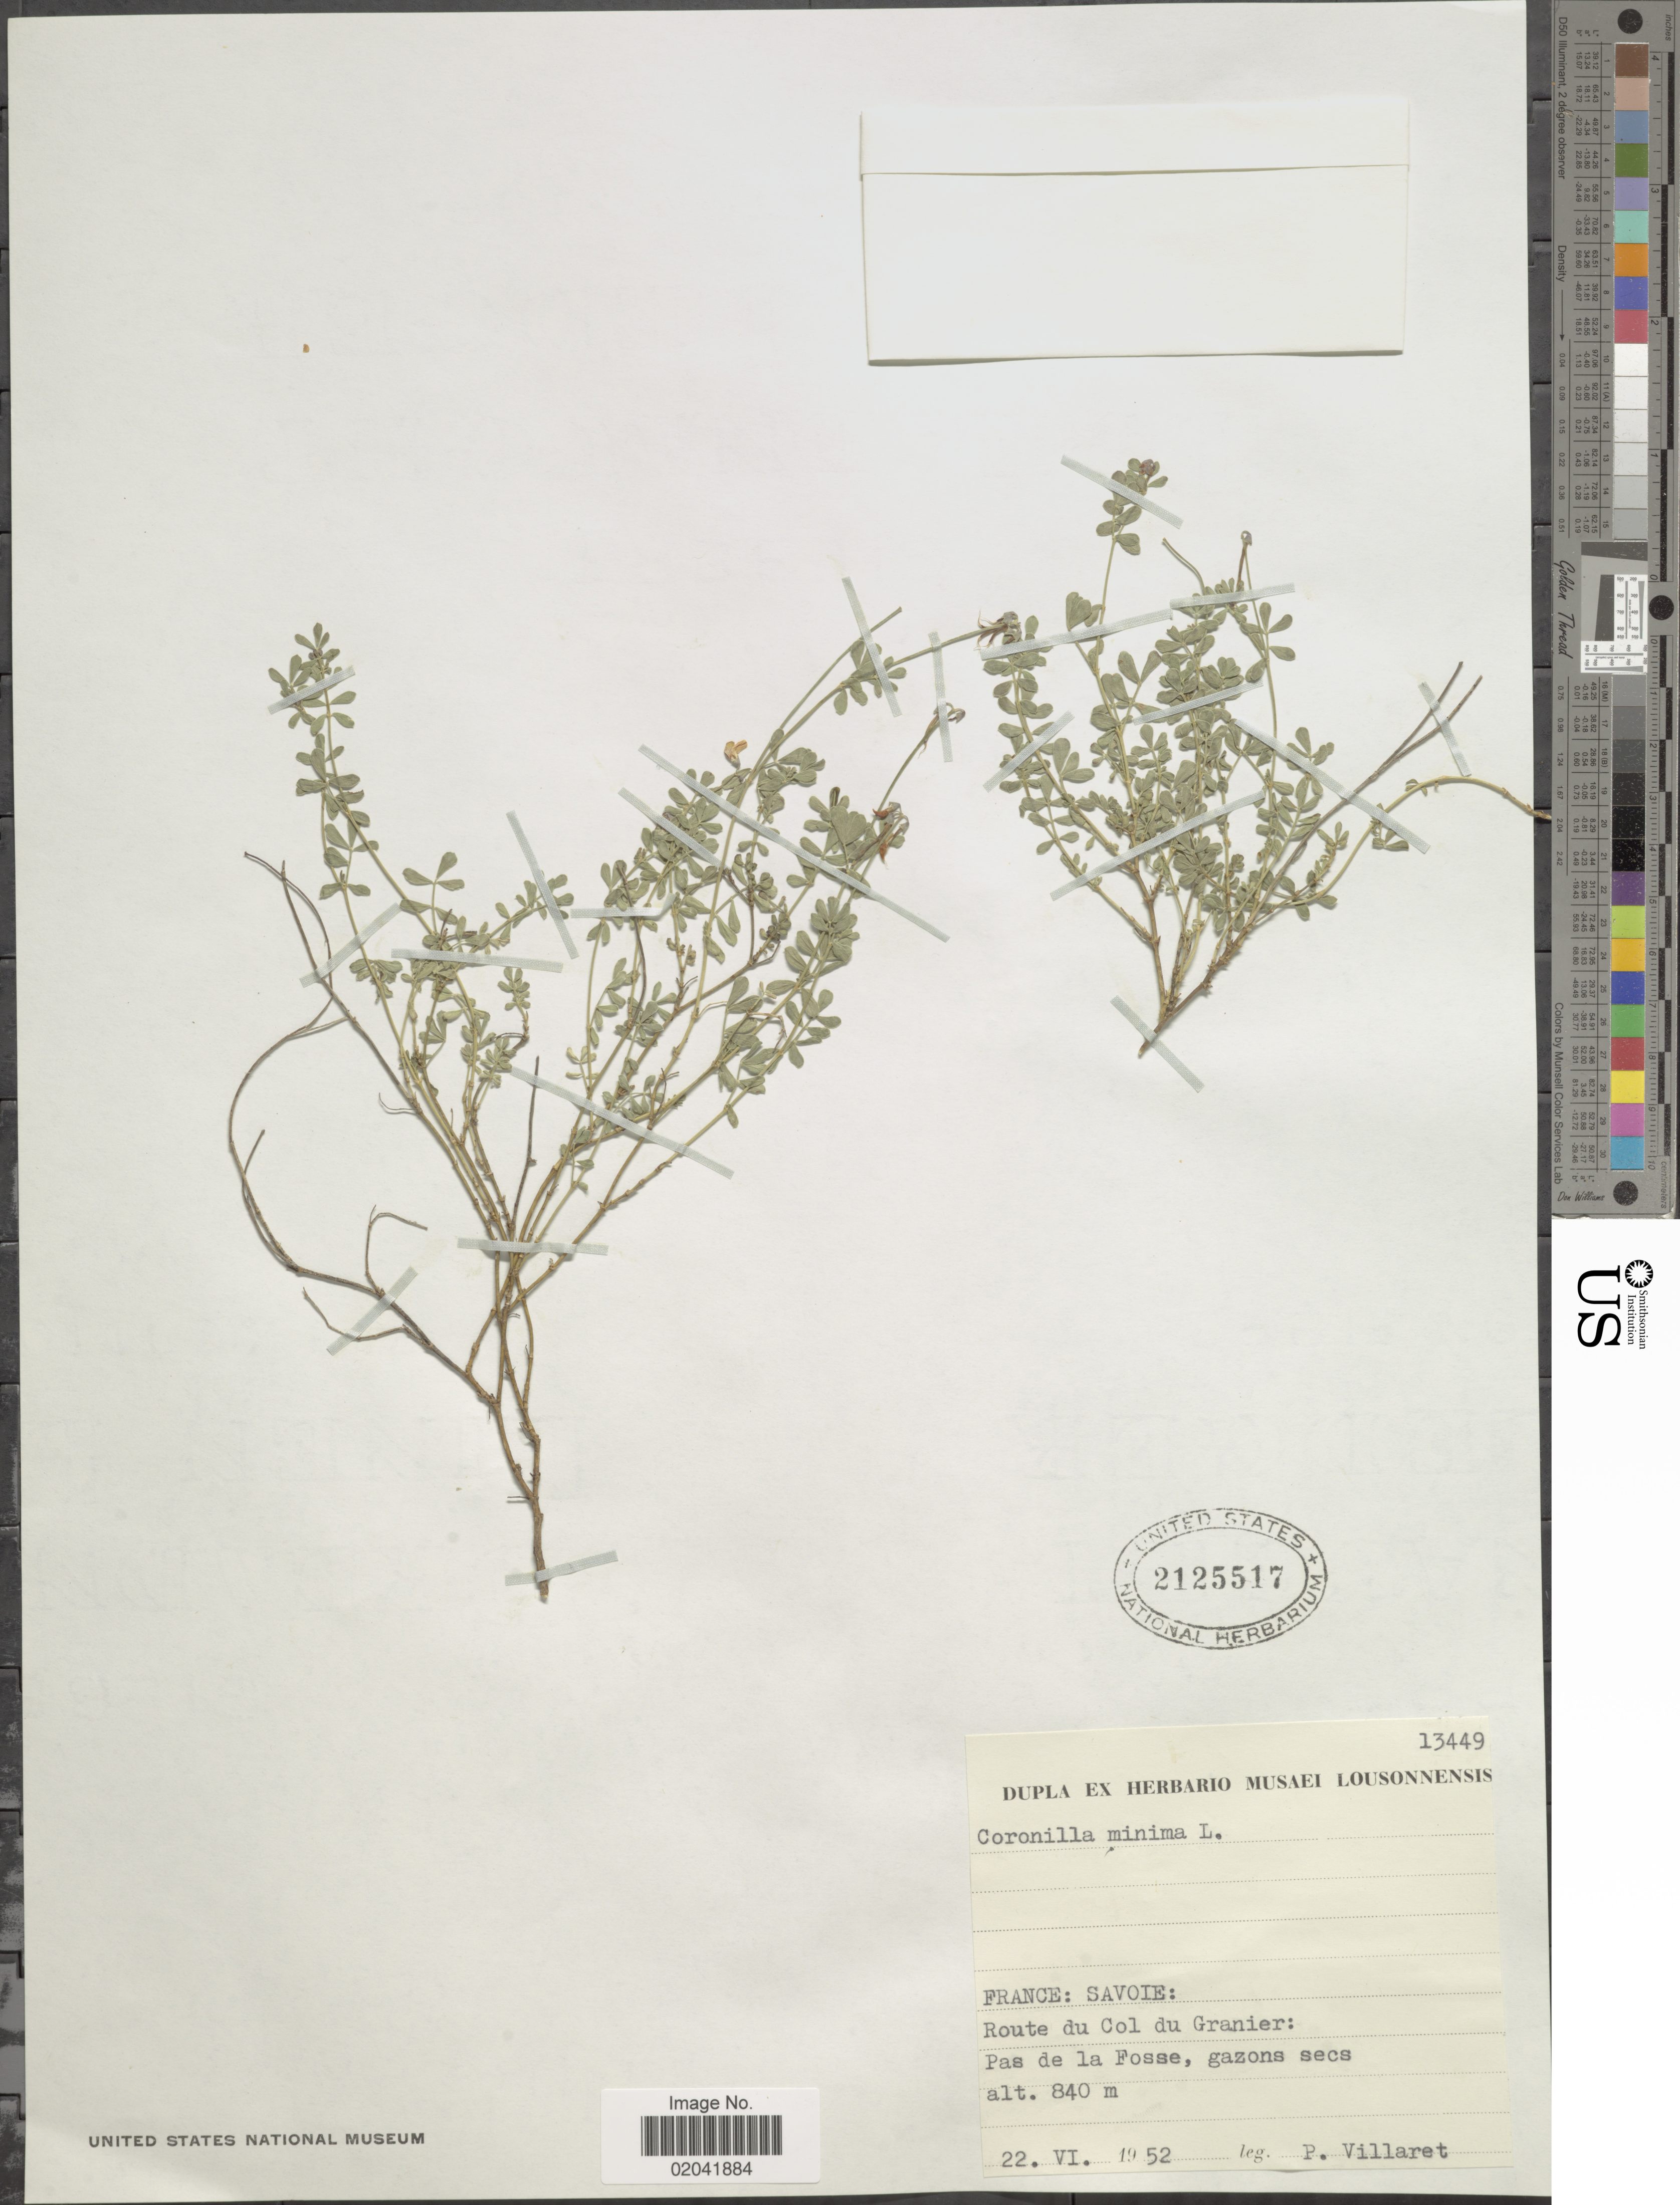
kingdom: Plantae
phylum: Tracheophyta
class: Magnoliopsida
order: Fabales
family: Fabaceae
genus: Coronilla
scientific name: Coronilla minima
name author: L.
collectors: P. Villaret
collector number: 13449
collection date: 1952-06-22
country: France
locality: Savoie: Route du Col du Granier: Pas de la Fosse, gazons secs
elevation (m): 840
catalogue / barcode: US 2125517